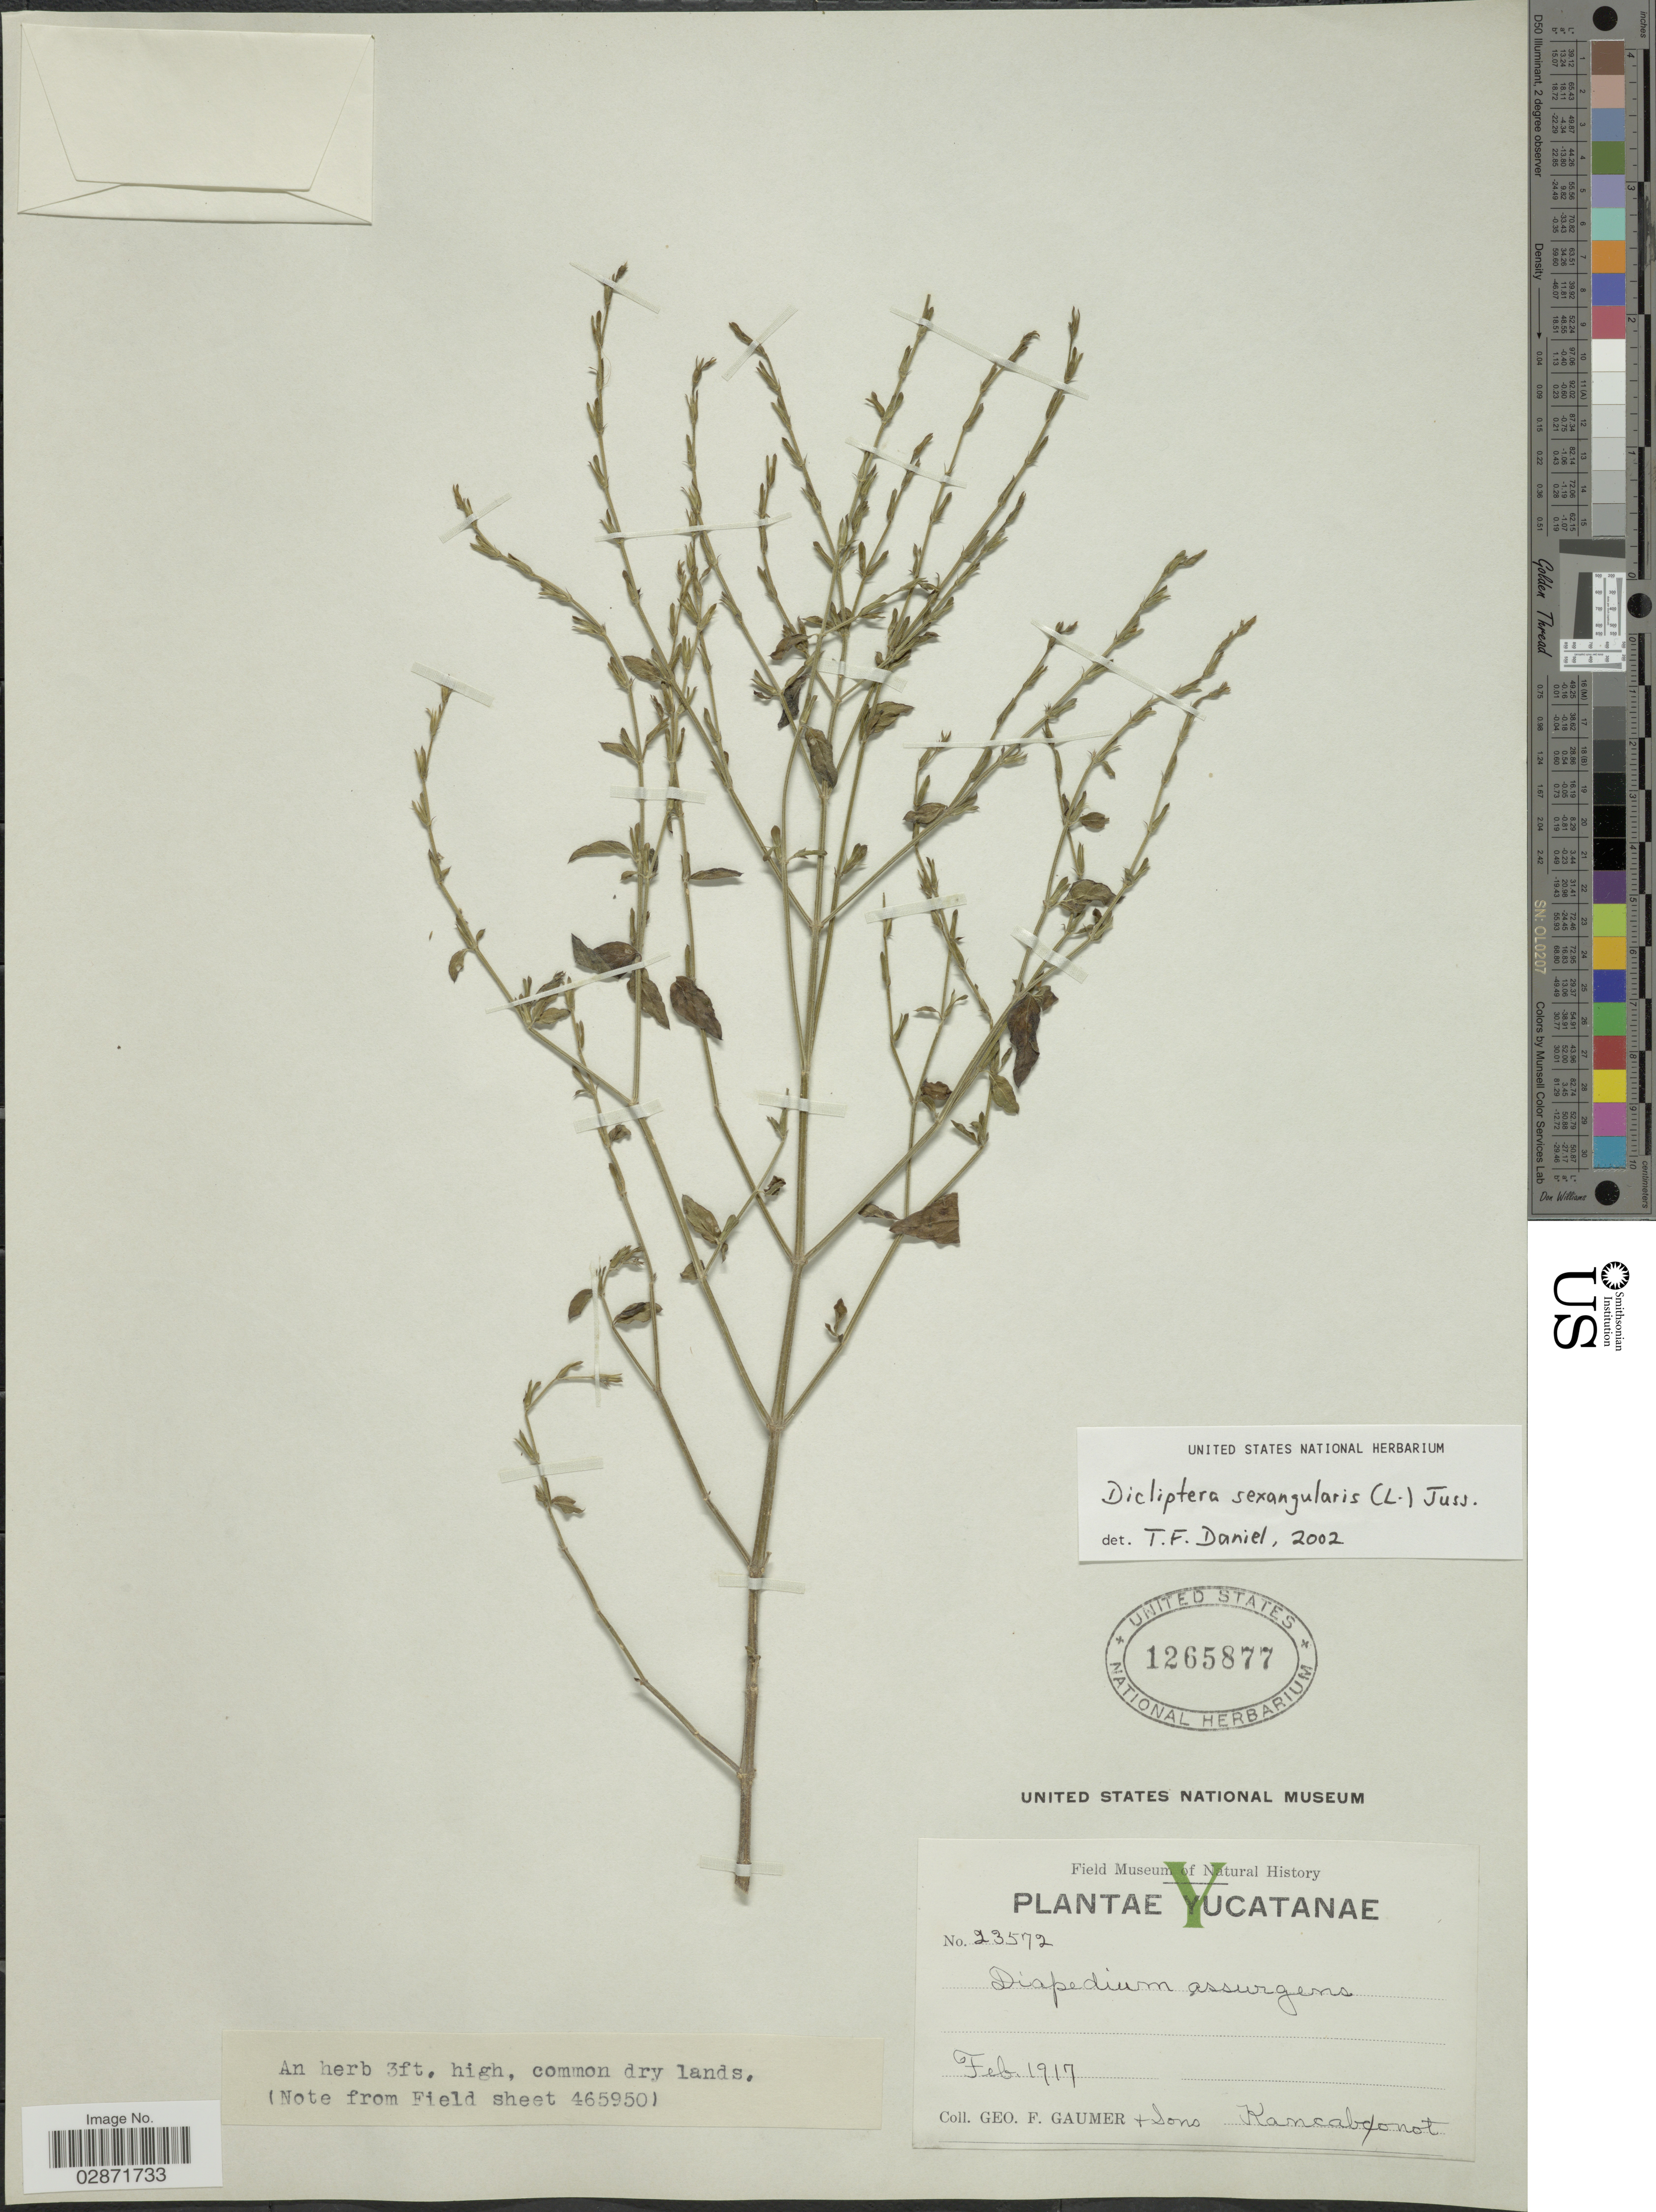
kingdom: Plantae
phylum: Tracheophyta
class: Magnoliopsida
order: Lamiales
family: Acanthaceae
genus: Dicliptera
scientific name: Dicliptera sexangularis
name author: (L.) Juss.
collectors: G. F. Gaumer & et al.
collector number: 23572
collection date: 1917-02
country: Mexico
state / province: Yucatán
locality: Yucatanae, Kancabonot.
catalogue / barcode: US 1265877